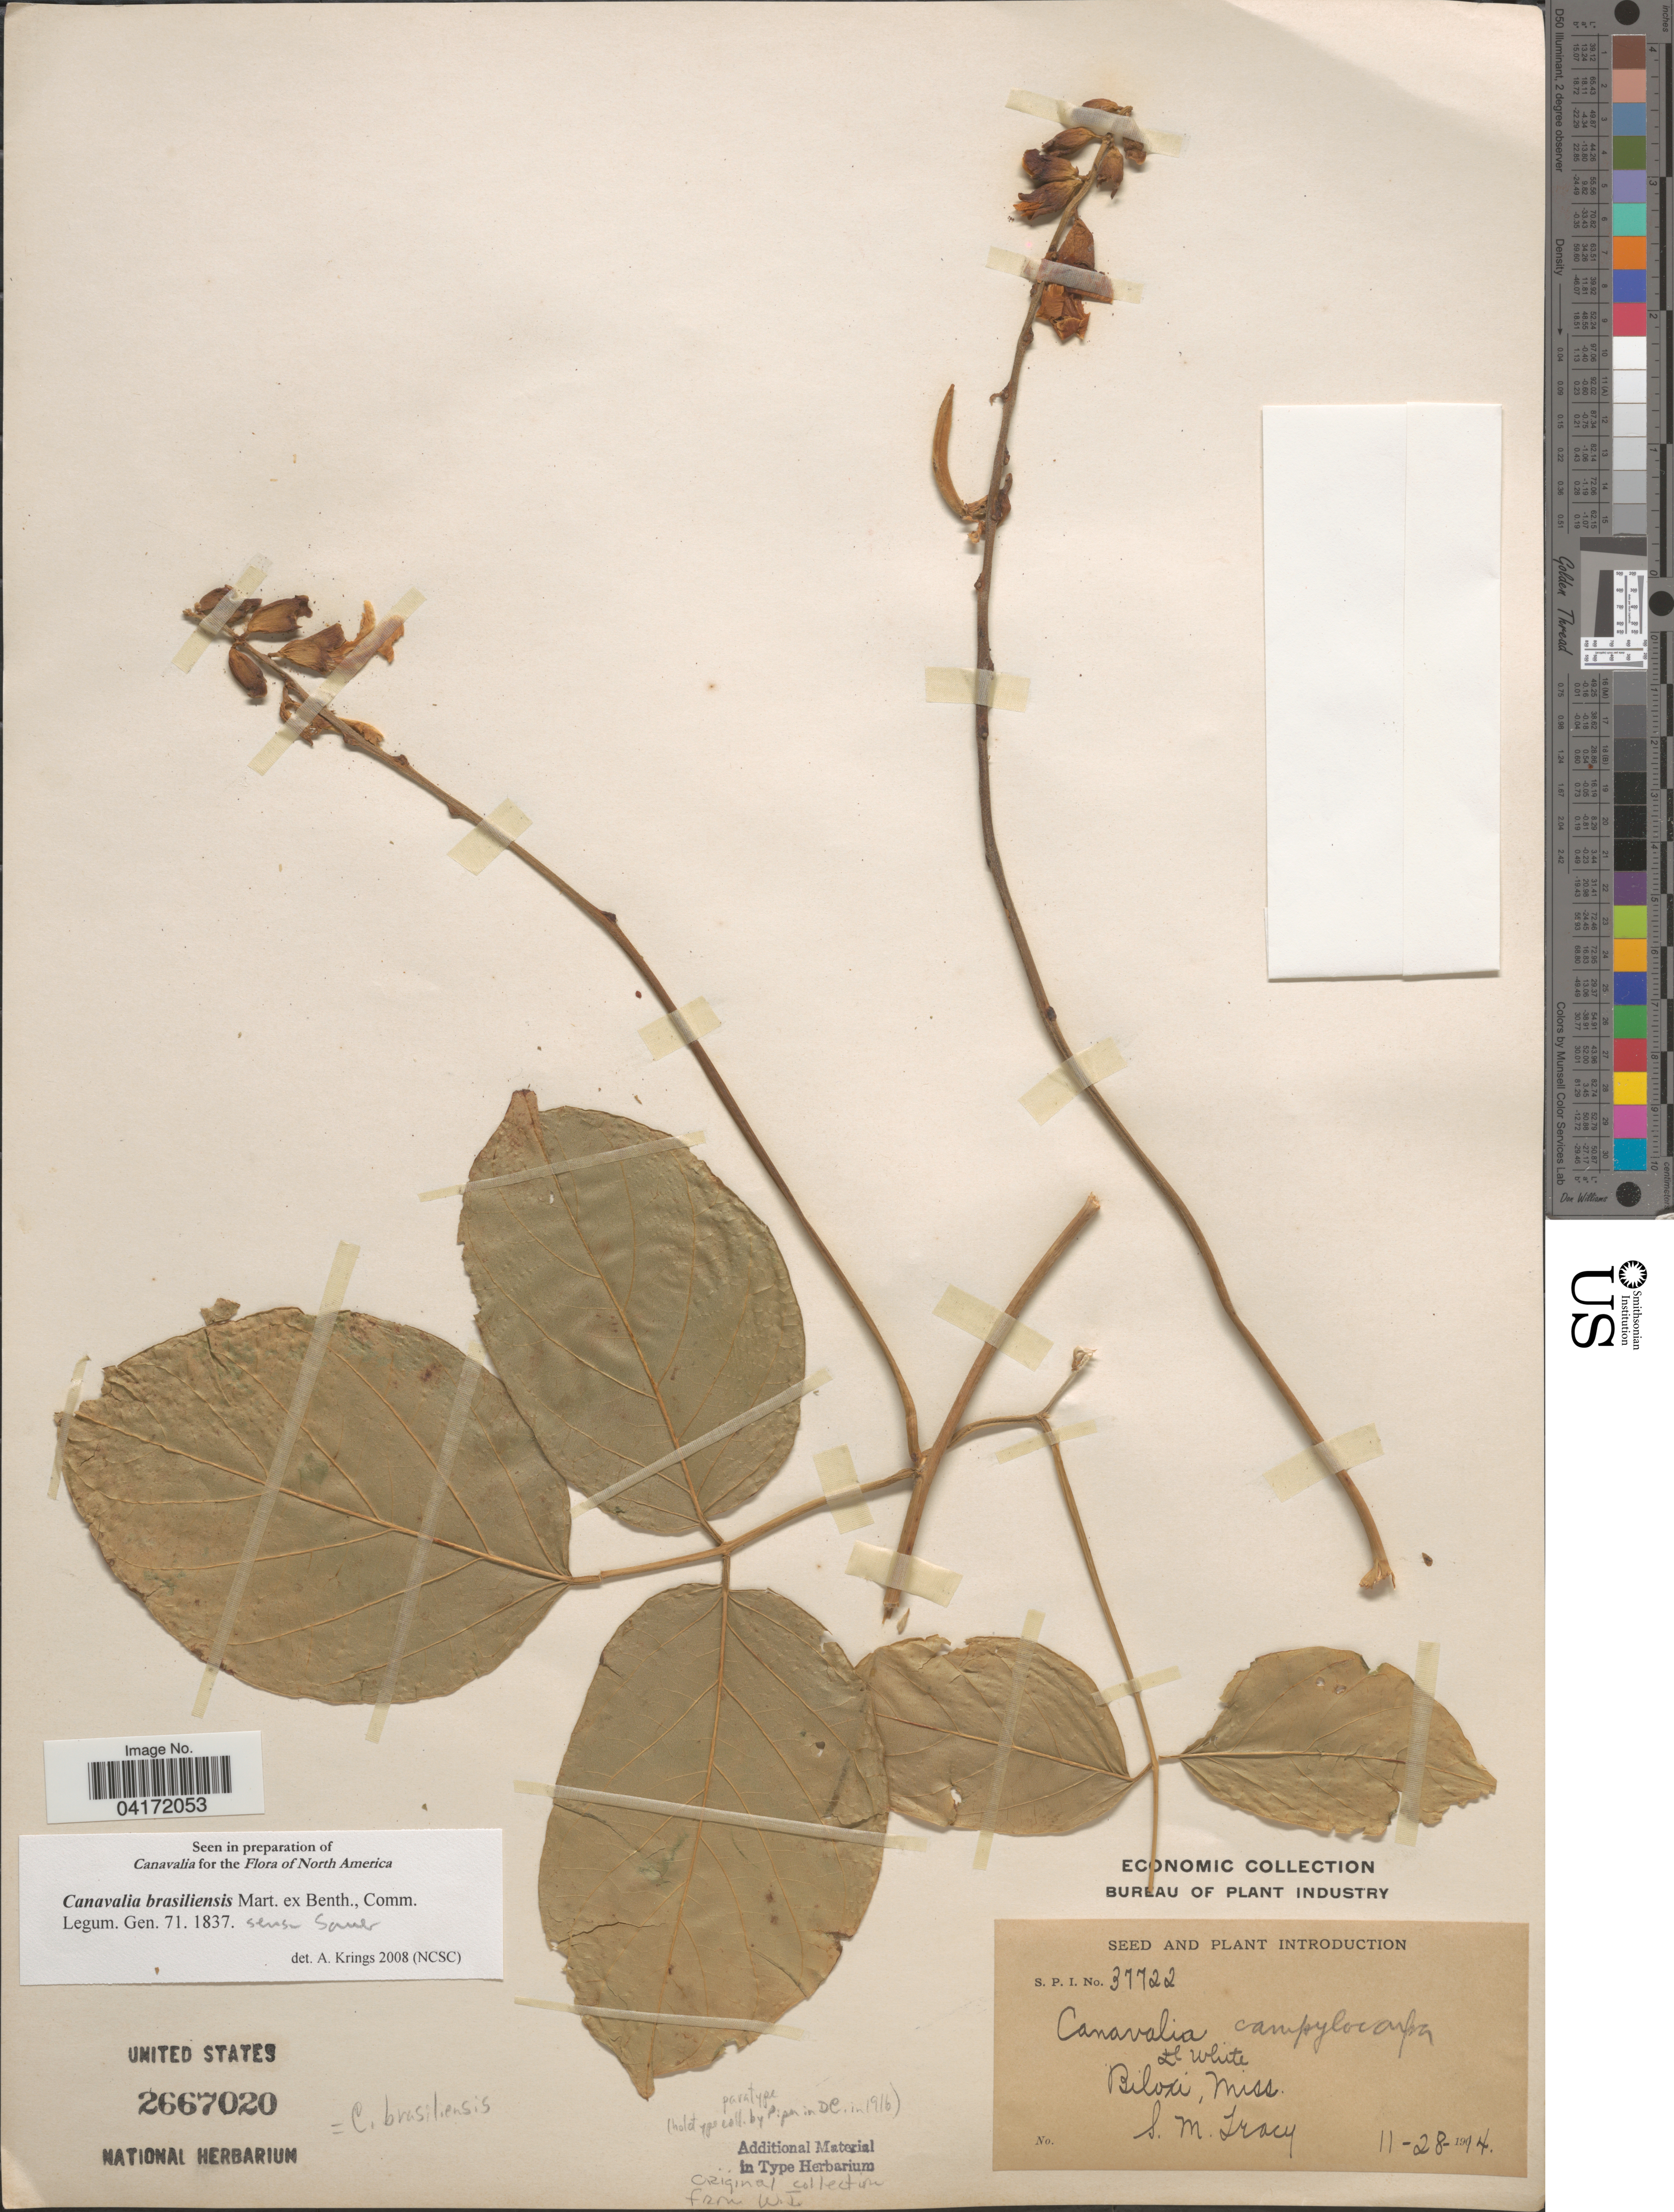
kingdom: Plantae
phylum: Tracheophyta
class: Magnoliopsida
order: Fabales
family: Fabaceae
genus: Canavalia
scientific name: Canavalia brasiliensis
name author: Mart. ex Benth.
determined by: Krings, A.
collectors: S. M. Tracy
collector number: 37722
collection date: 1914-11-28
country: United States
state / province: Mississippi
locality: Biloxi.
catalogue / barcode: US 2667020